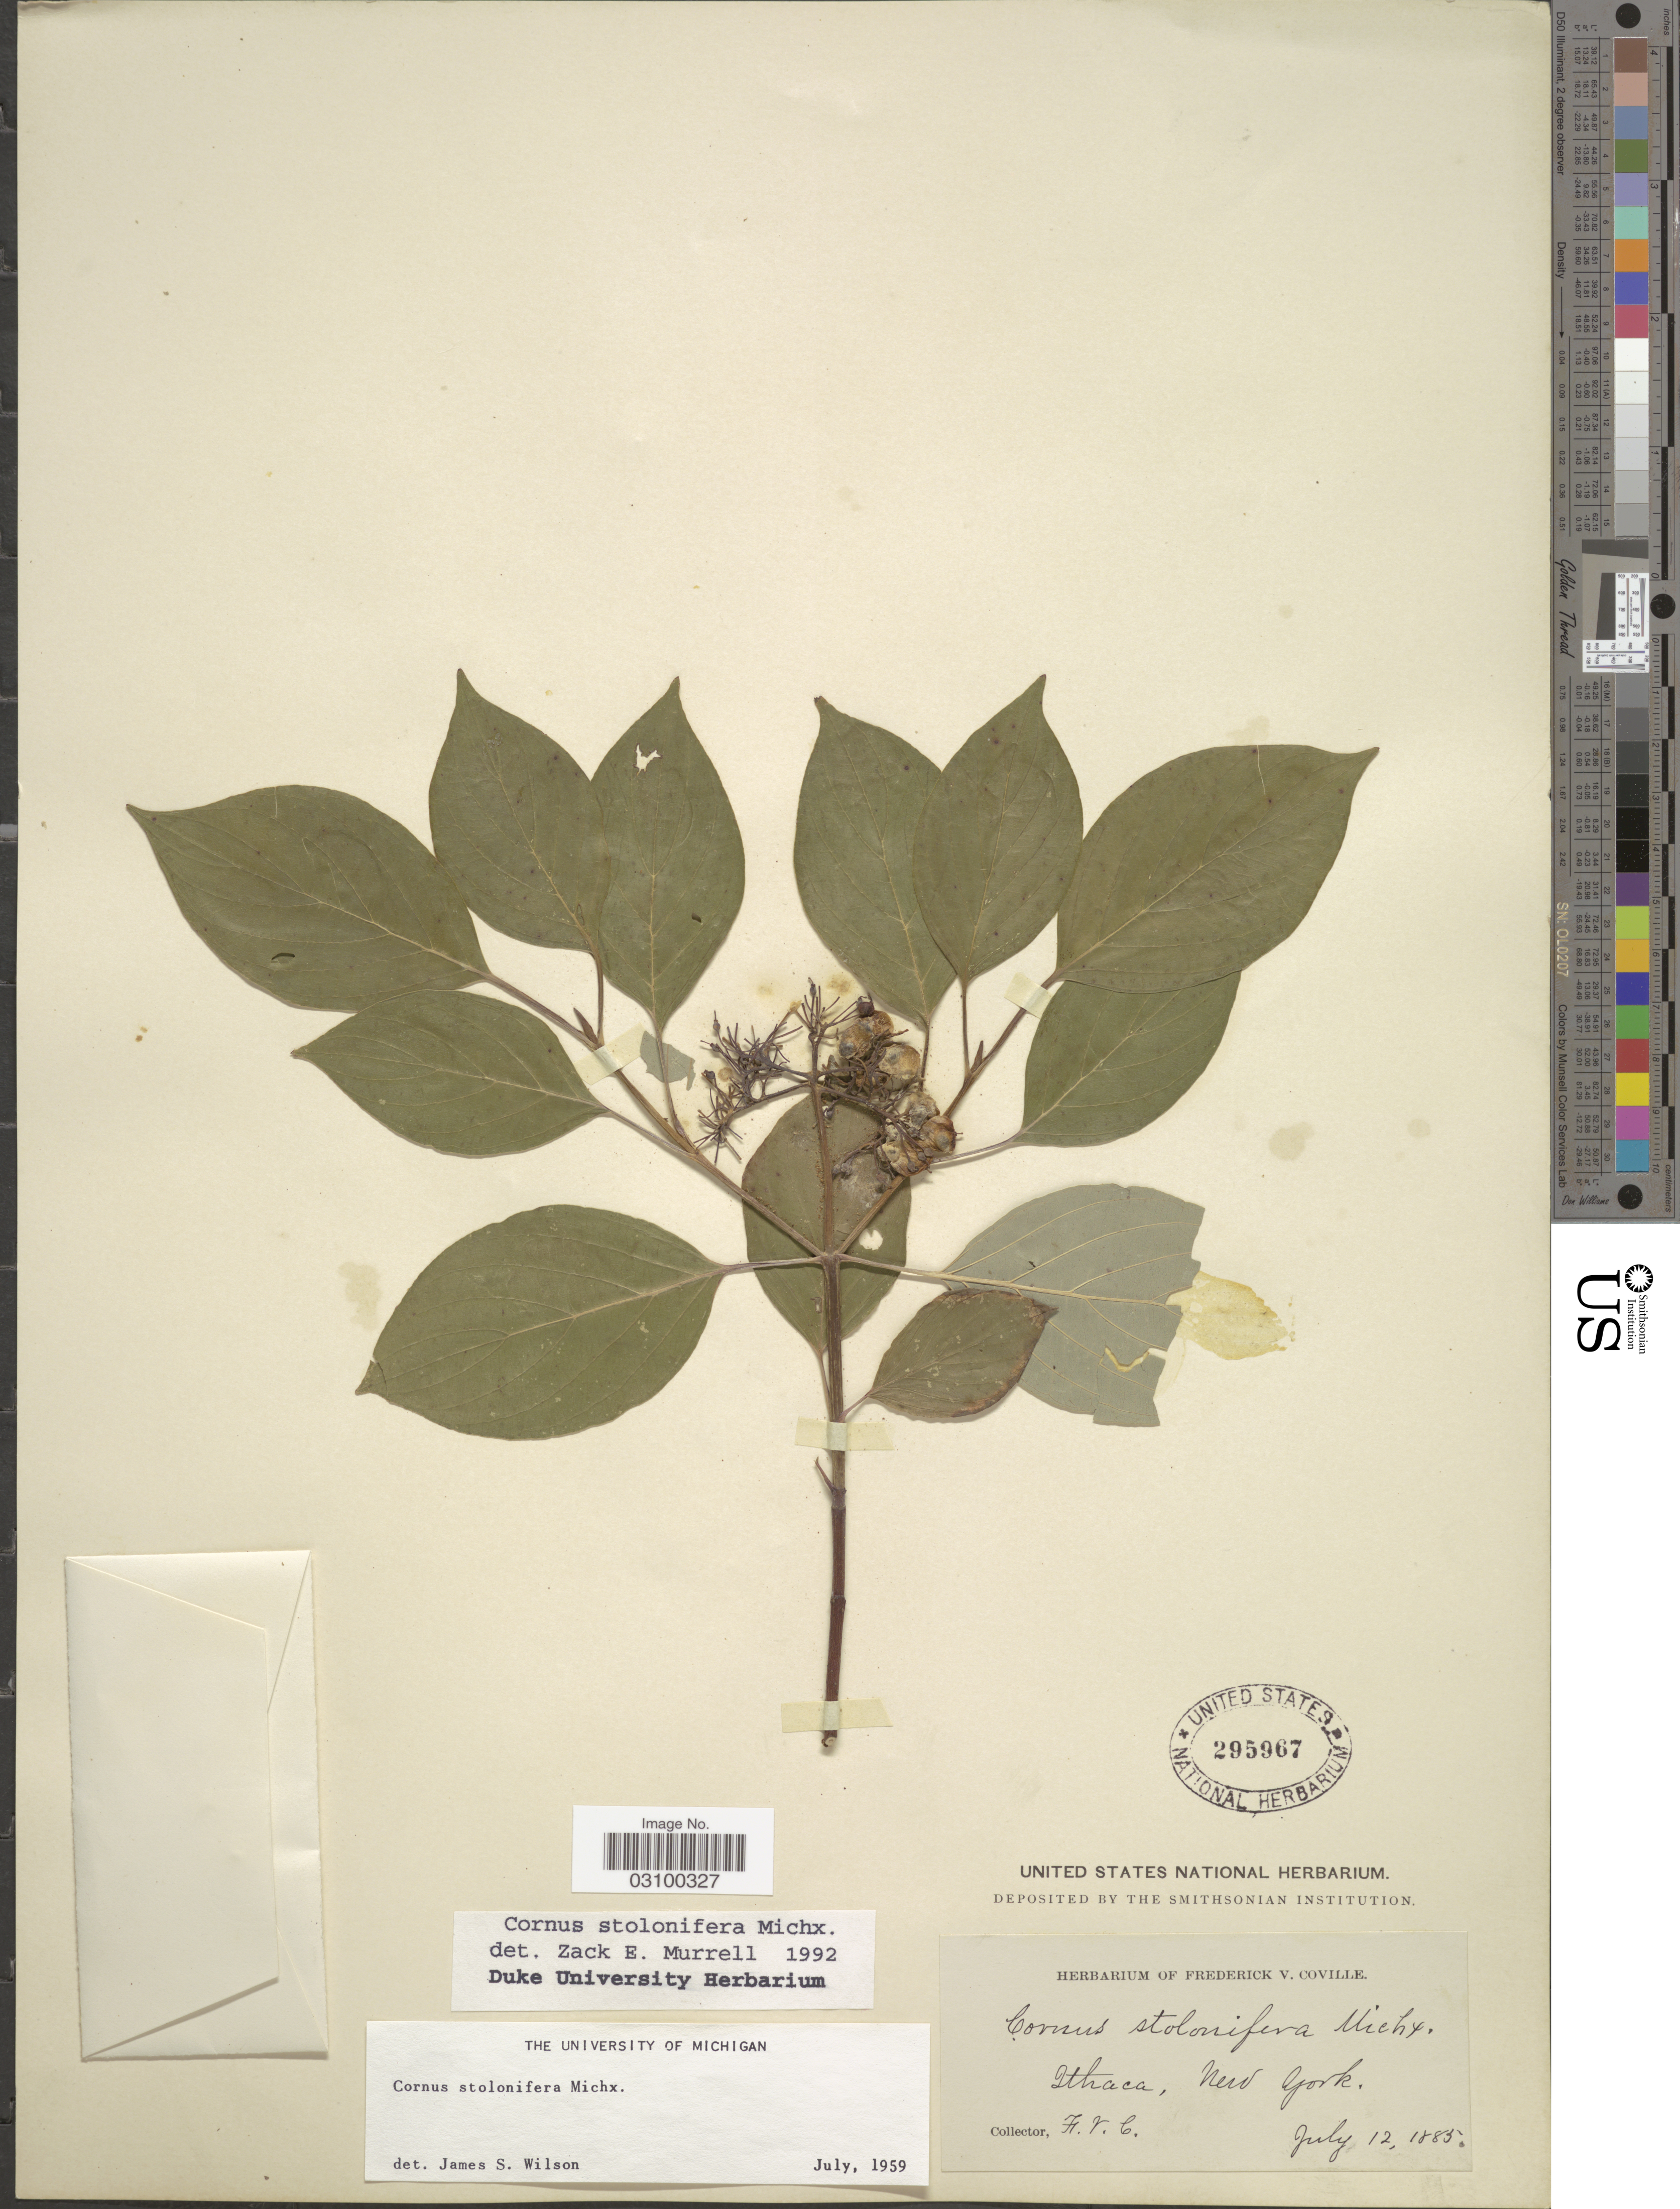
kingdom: Plantae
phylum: Tracheophyta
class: Magnoliopsida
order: Cornales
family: Cornaceae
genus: Cornus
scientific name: Cornus sericea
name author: L.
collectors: F. V. Coville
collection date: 1885-07-12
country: United States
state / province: New York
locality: Ithaca.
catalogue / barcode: US 295967